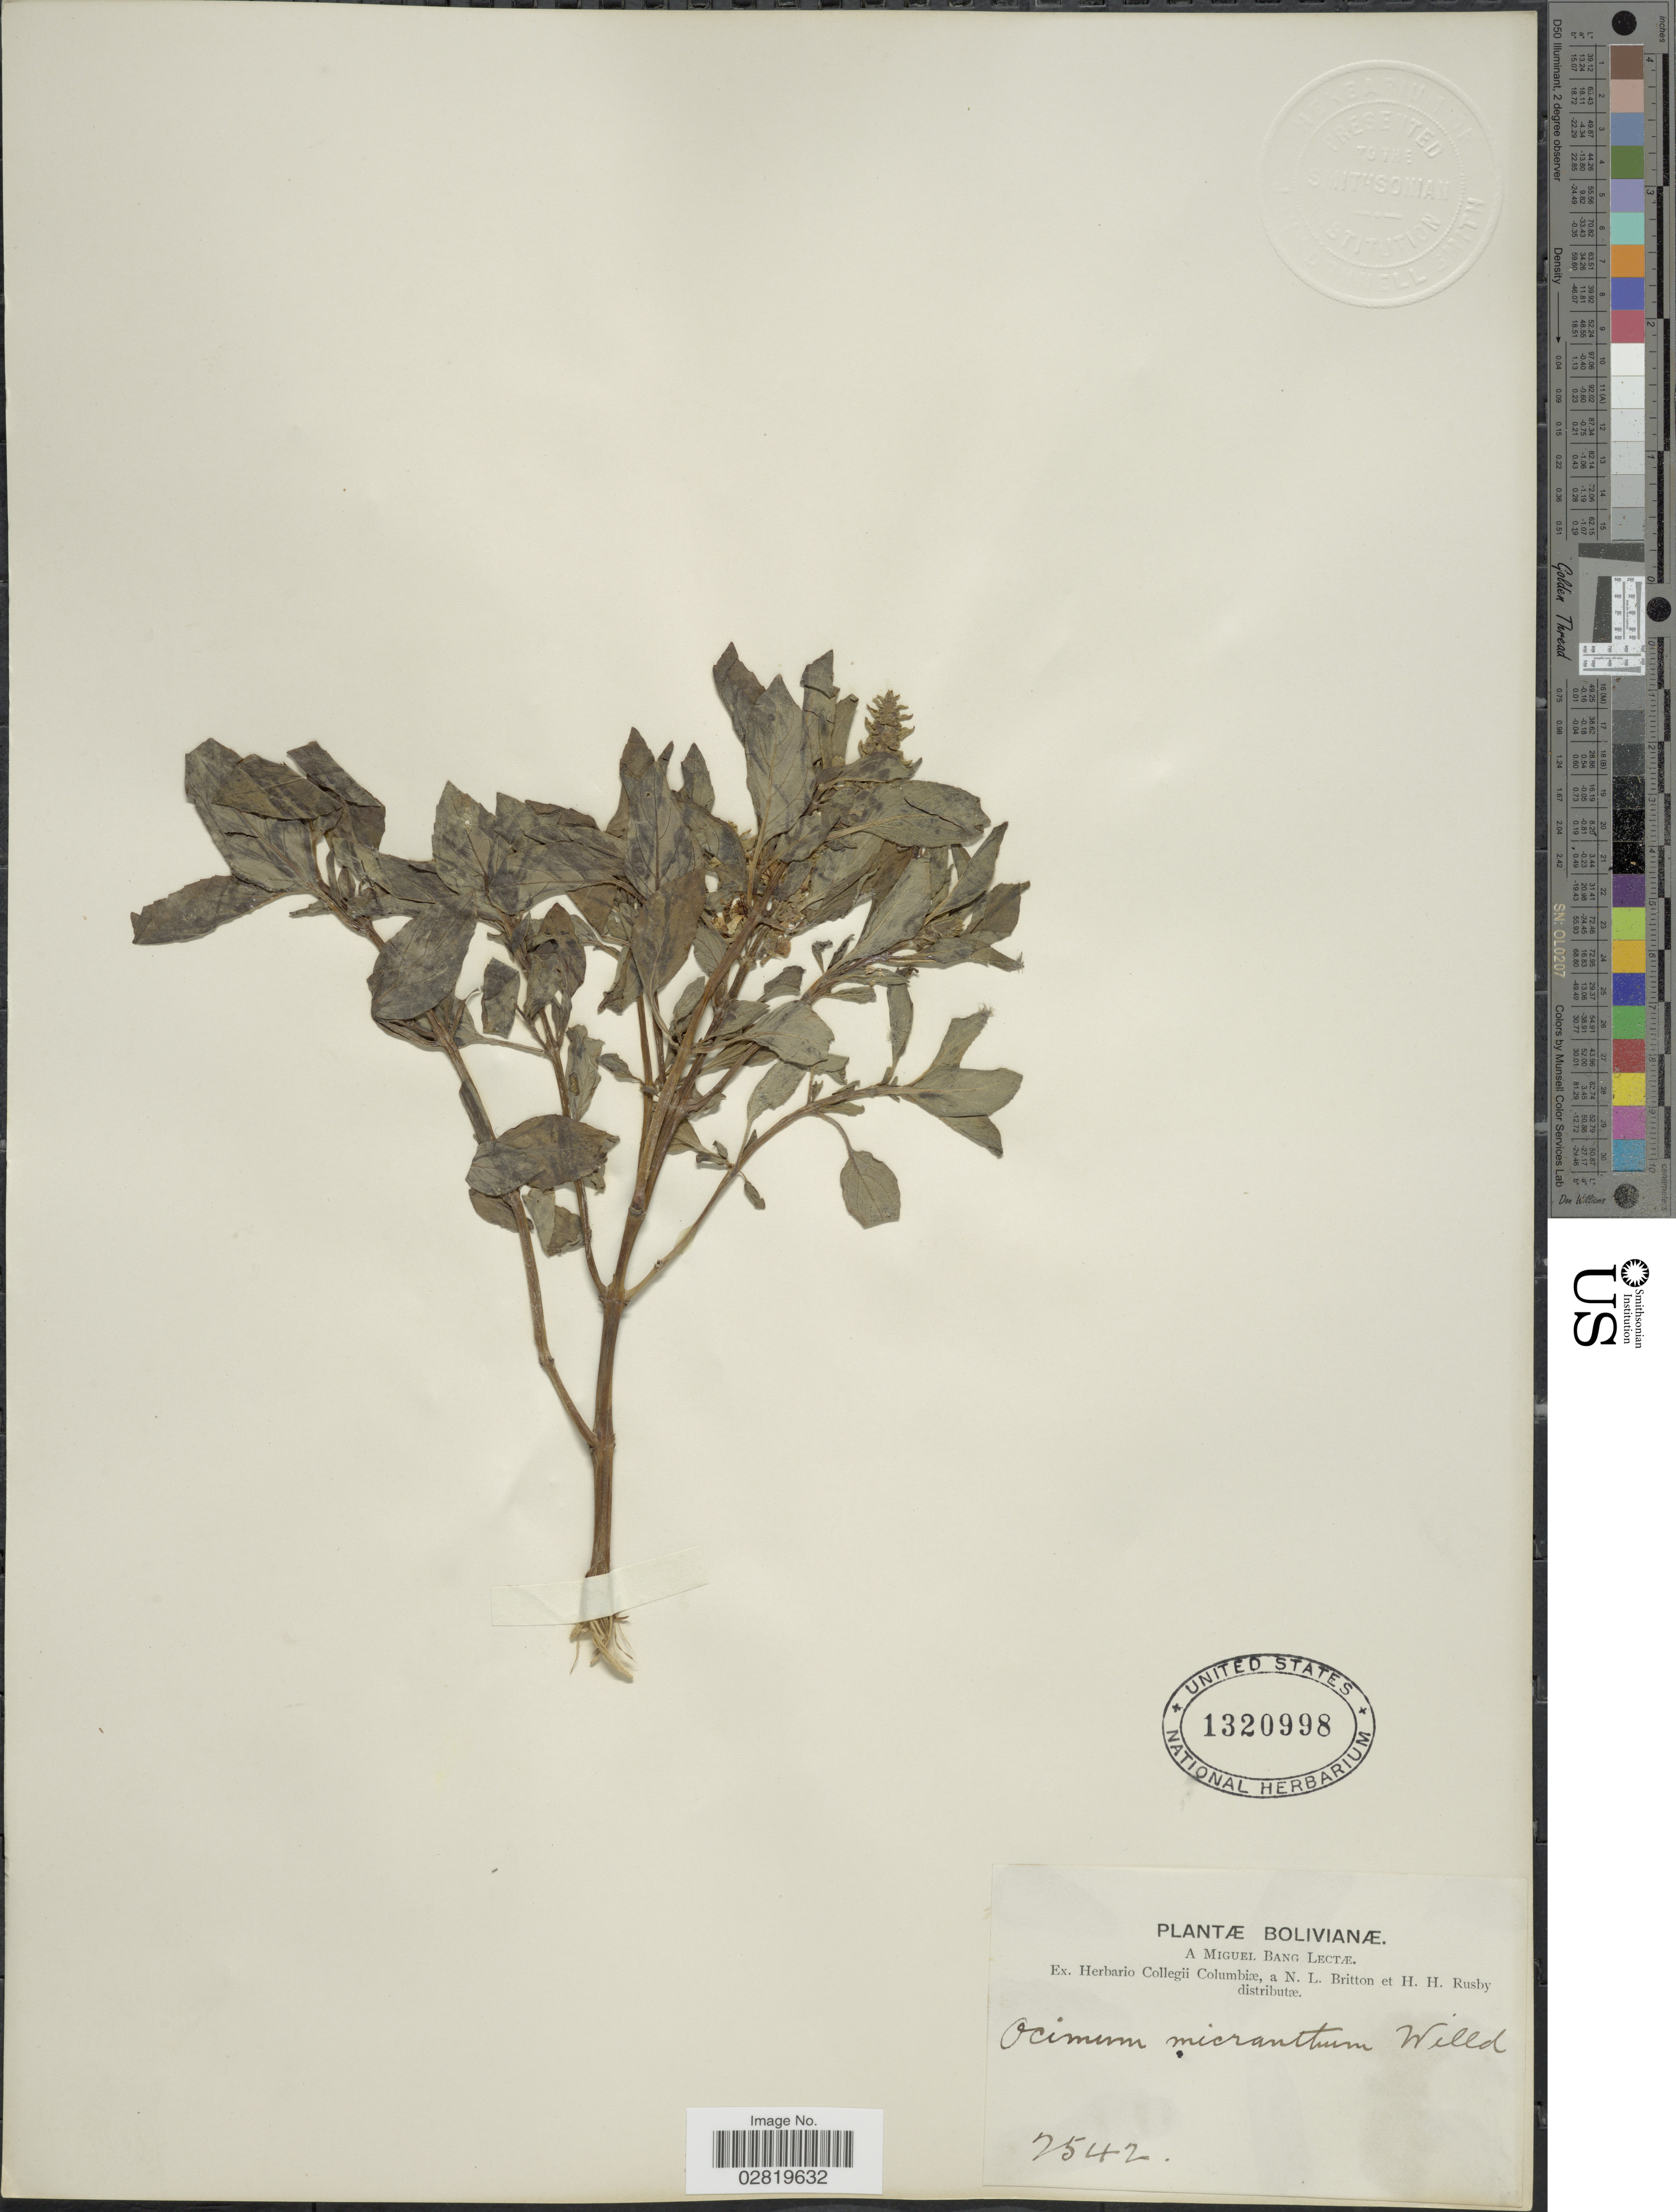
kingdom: Plantae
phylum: Tracheophyta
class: Magnoliopsida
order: Lamiales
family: Lamiaceae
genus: Ocimum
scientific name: Ocimum micranthum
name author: Willd.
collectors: M. Bang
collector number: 2542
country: Bolivia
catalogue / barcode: US 1320998